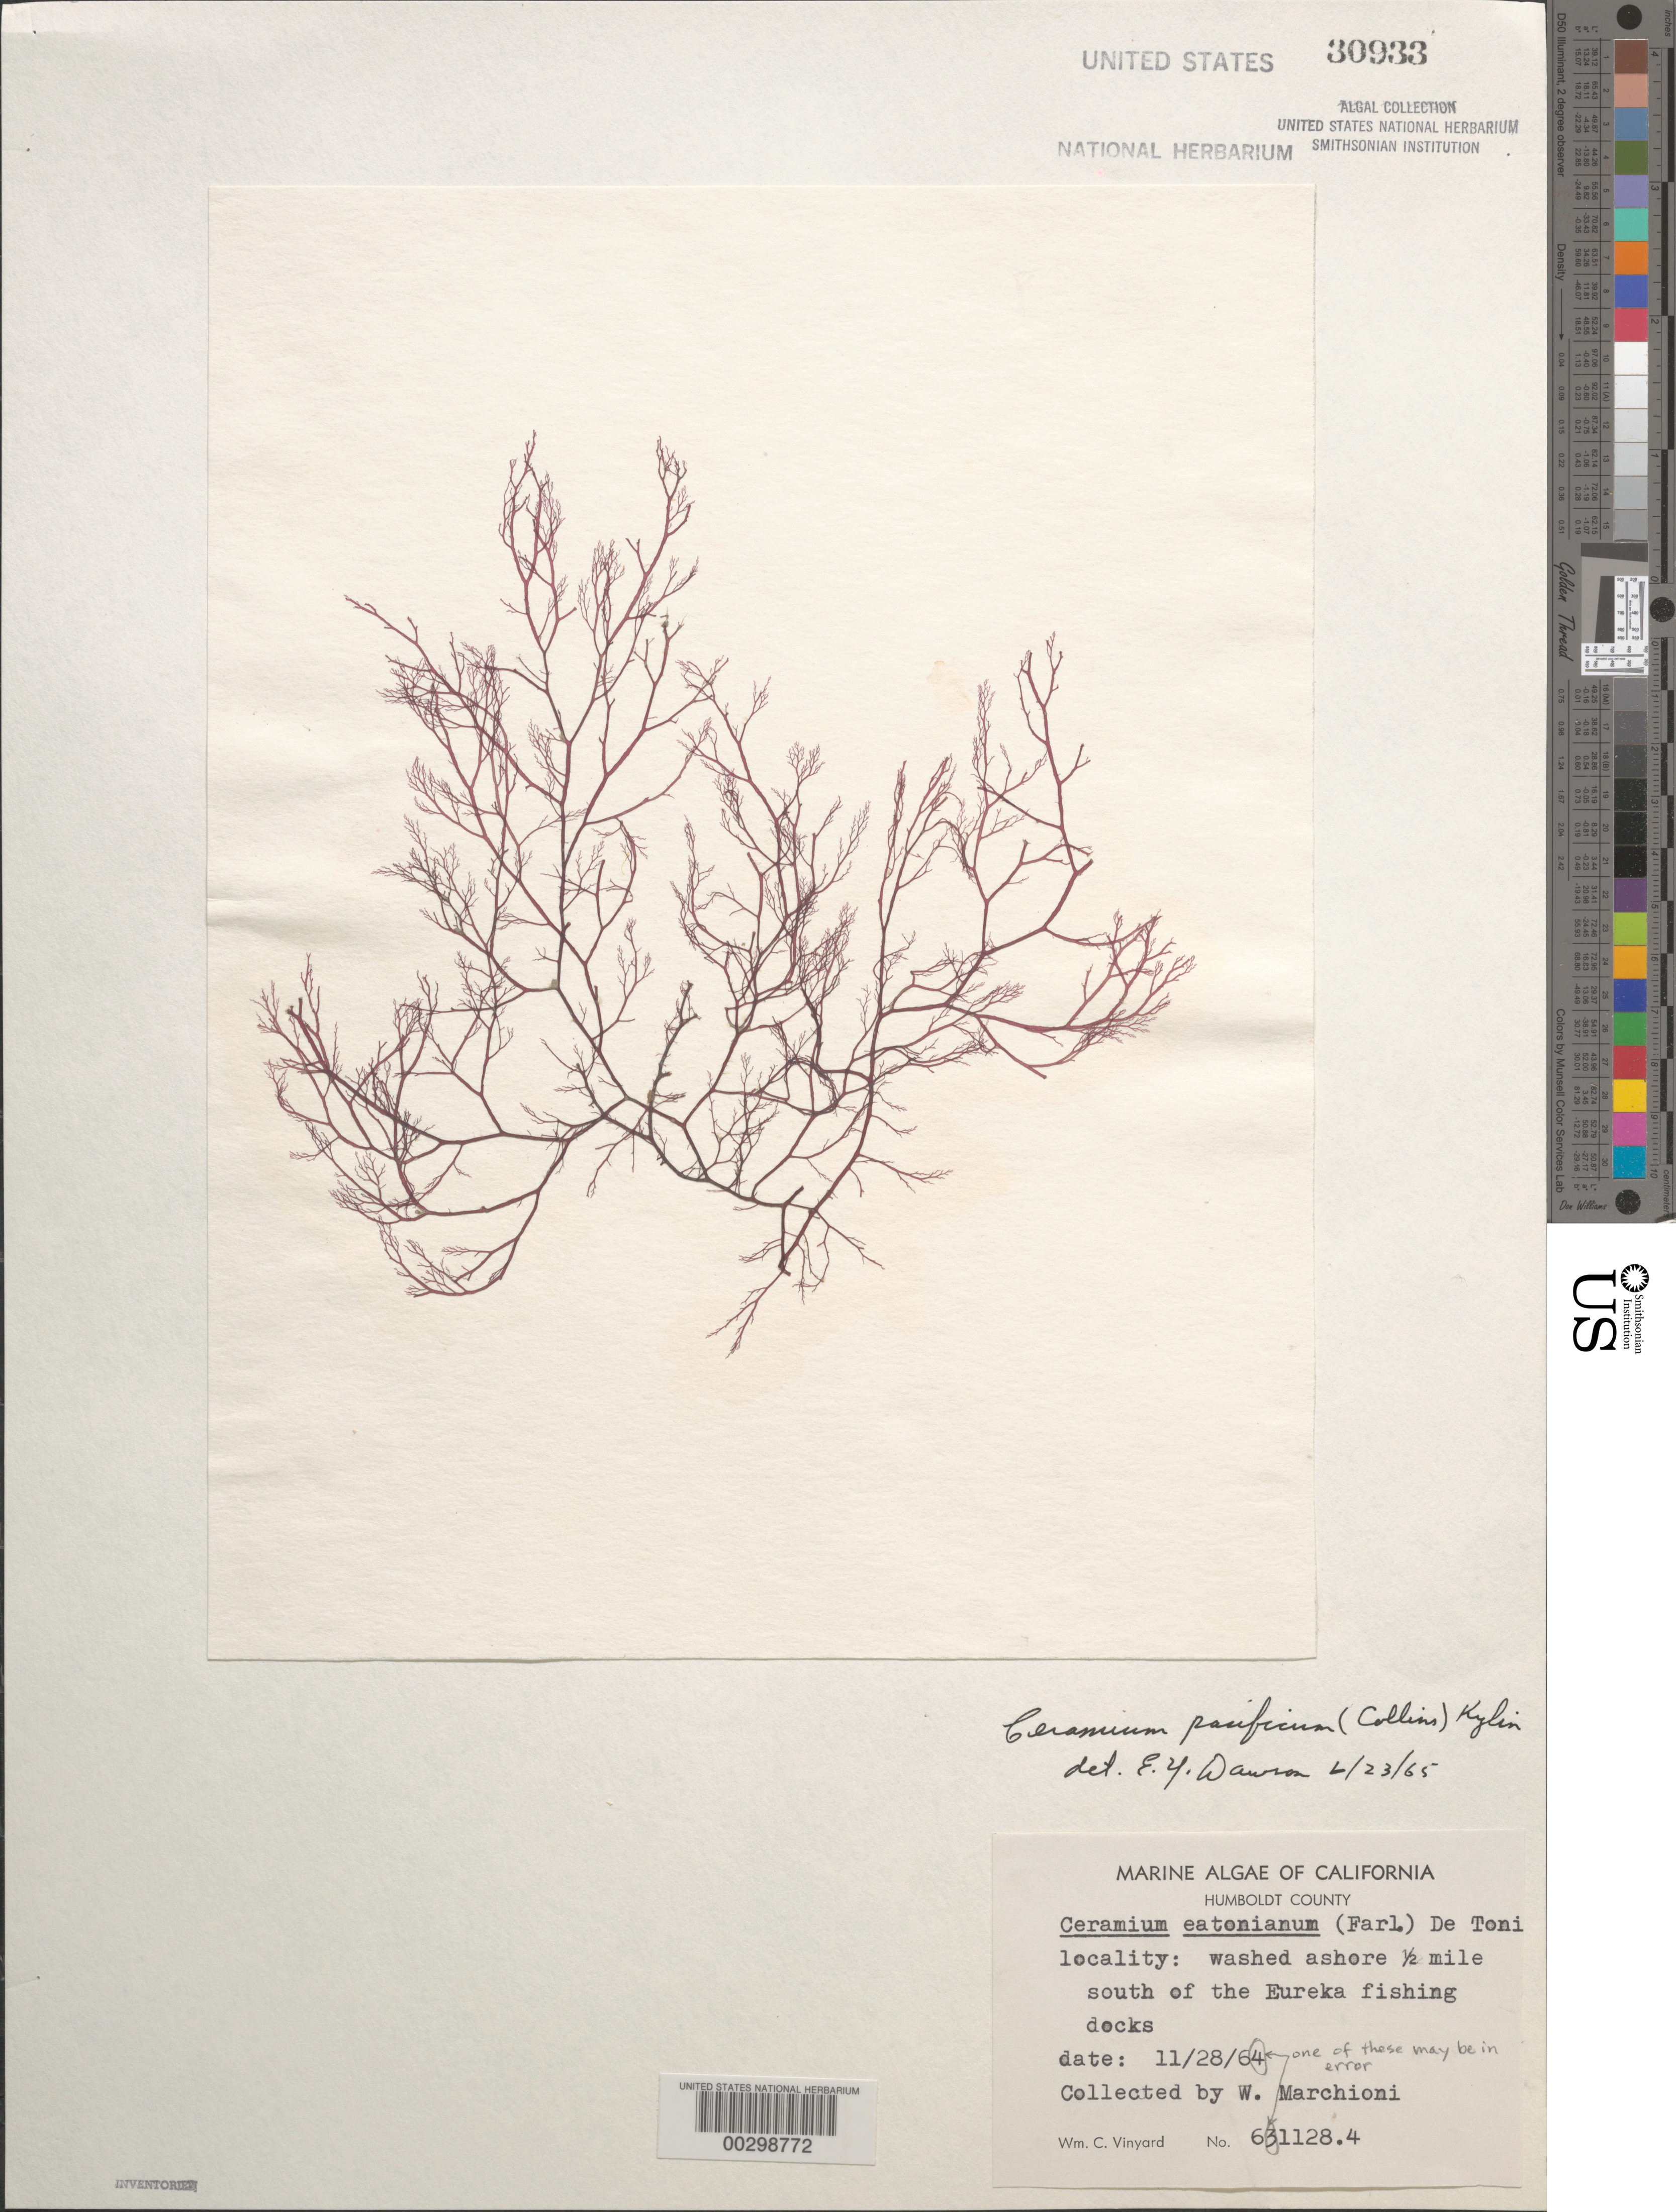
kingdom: Plantae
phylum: Rhodophyta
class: Florideophyceae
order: Ceramiales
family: Ceramiaceae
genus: Ceramium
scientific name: Ceramium pacificum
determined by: Dawson, E. Y.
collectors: W. Marchioni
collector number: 631128.4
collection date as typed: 28 Nov 1964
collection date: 1964-11-28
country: United States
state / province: California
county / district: Humboldt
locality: South of Eureka fishing docks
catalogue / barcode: US 30933